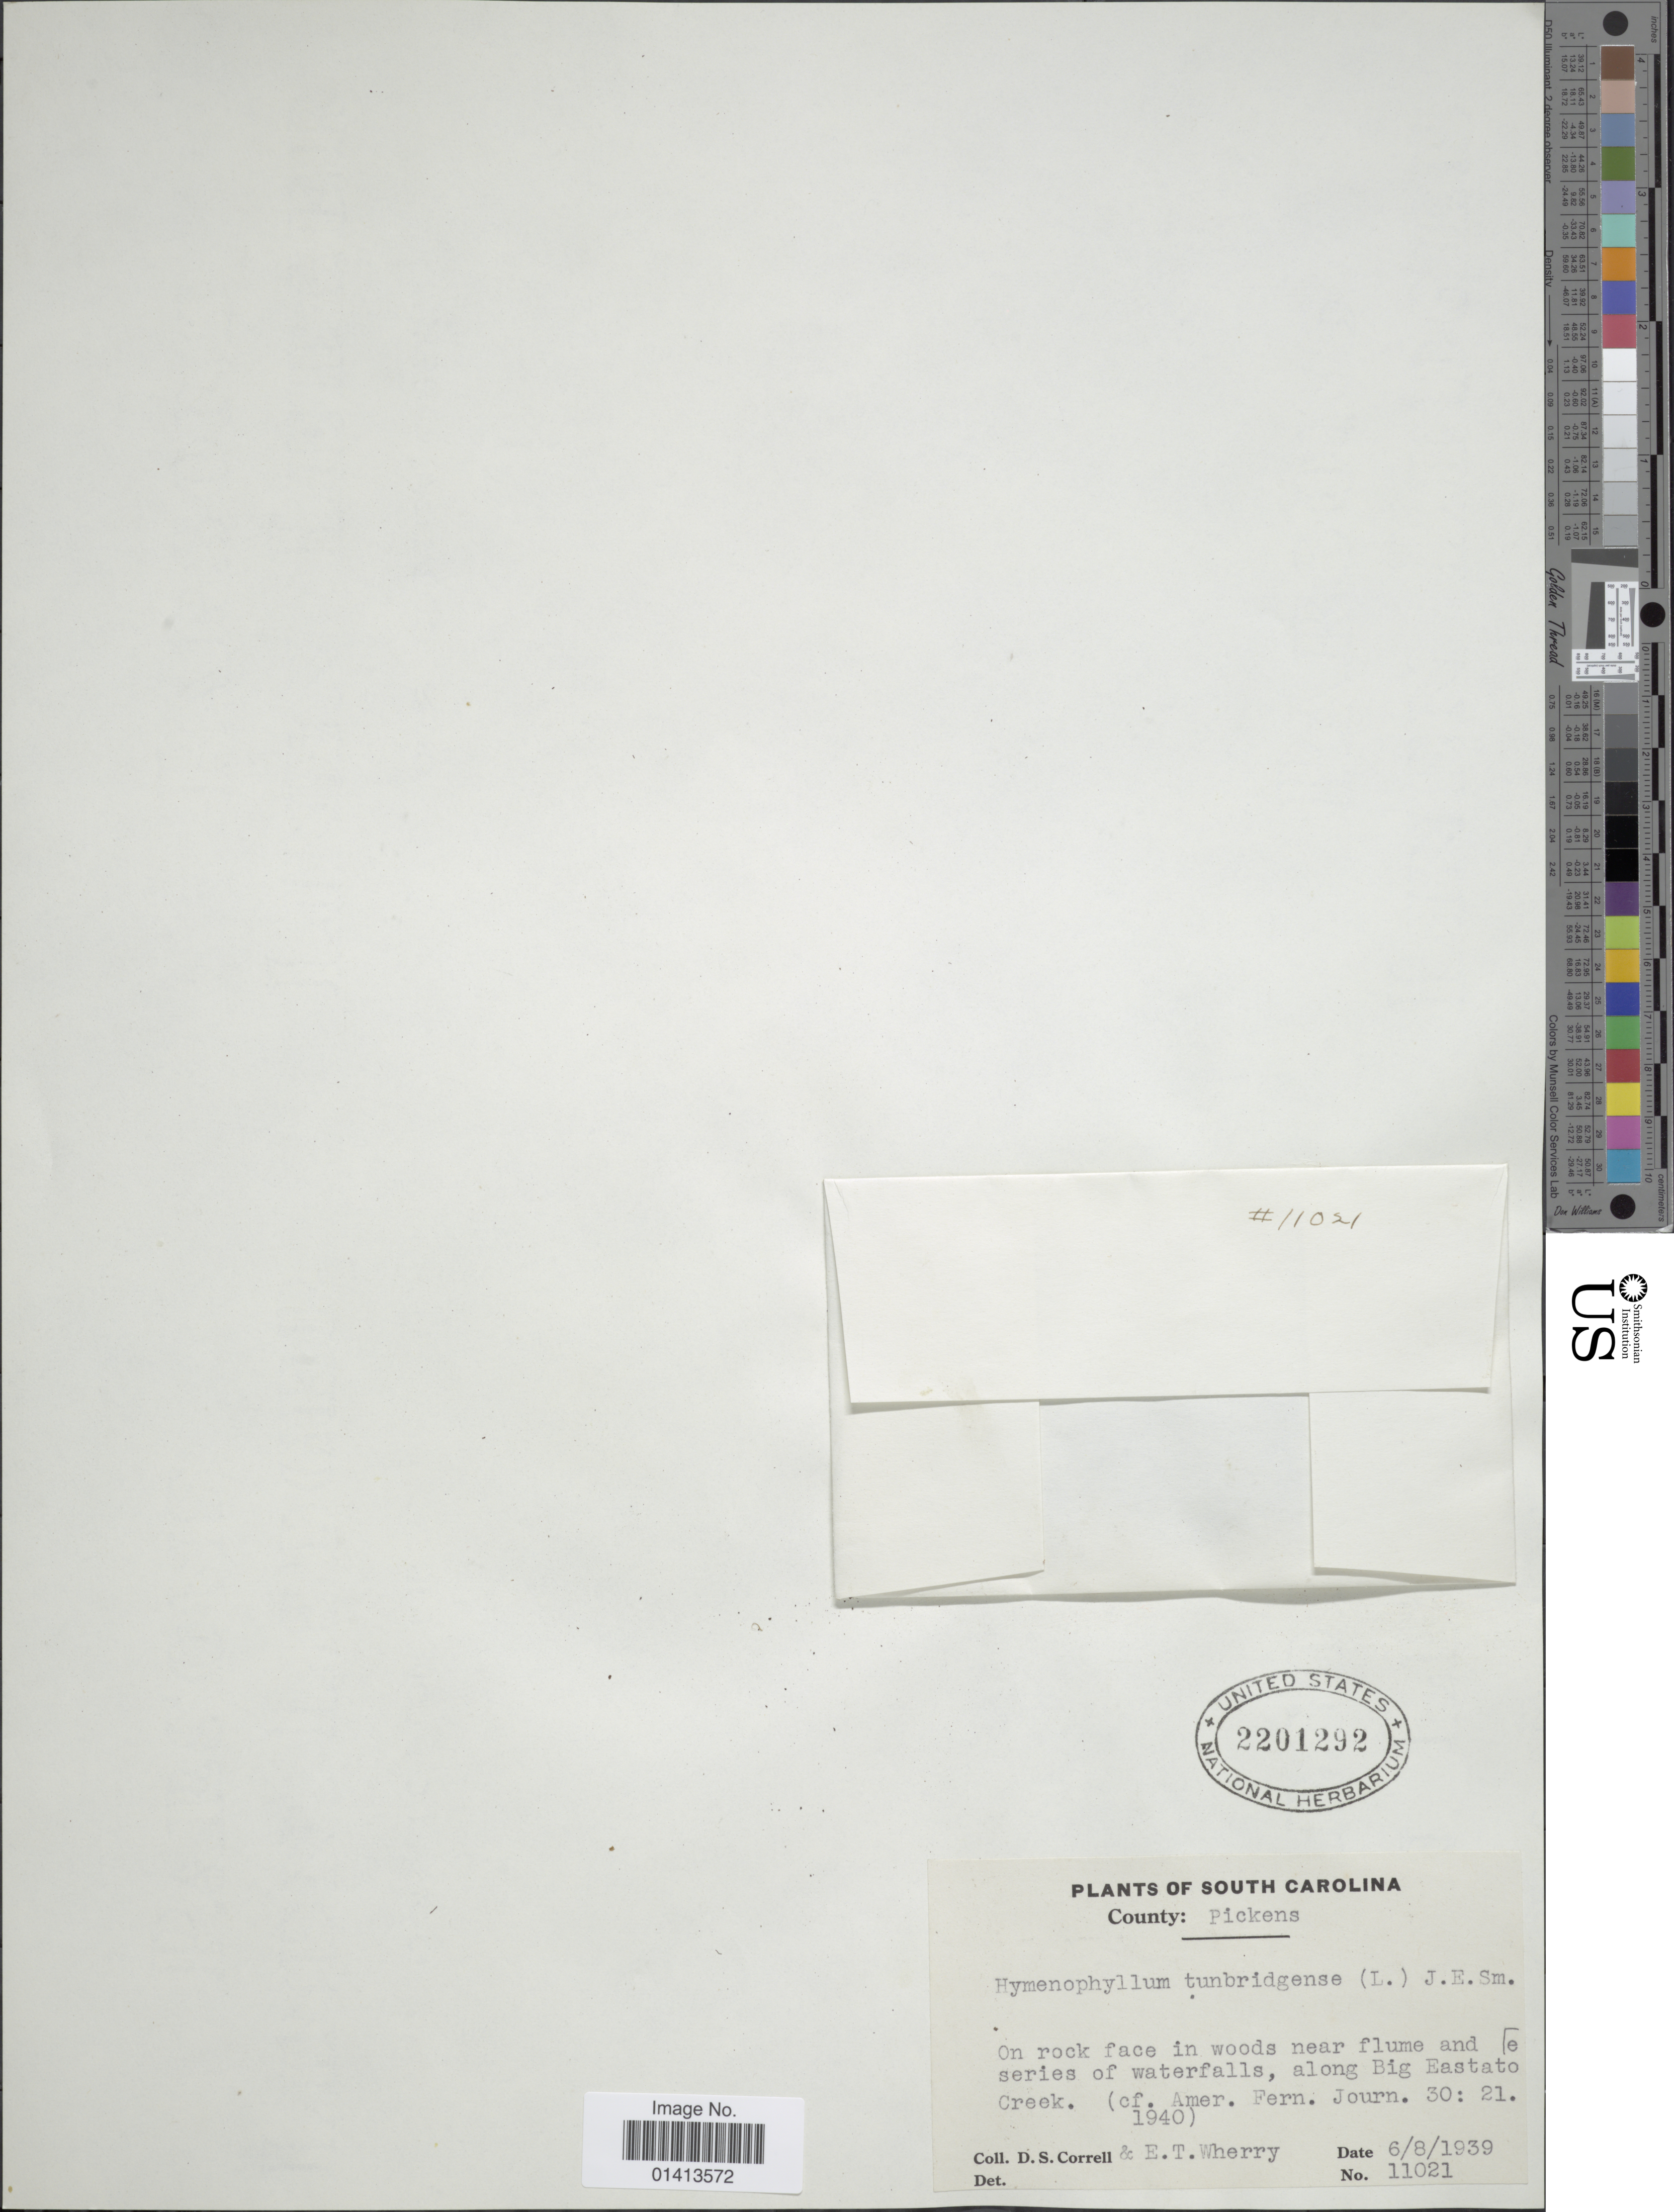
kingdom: Plantae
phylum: Tracheophyta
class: Polypodiopsida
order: Hymenophyllales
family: Hymenophyllaceae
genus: Hymenophyllum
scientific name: Hymenophyllum tunbrigense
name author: (L.) Small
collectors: D. S. Correll & E. T. Wherry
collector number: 11021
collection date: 1939-06-08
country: United States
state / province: South Carolina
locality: Pickens, along Big Eastato Creek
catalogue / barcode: US 2201292